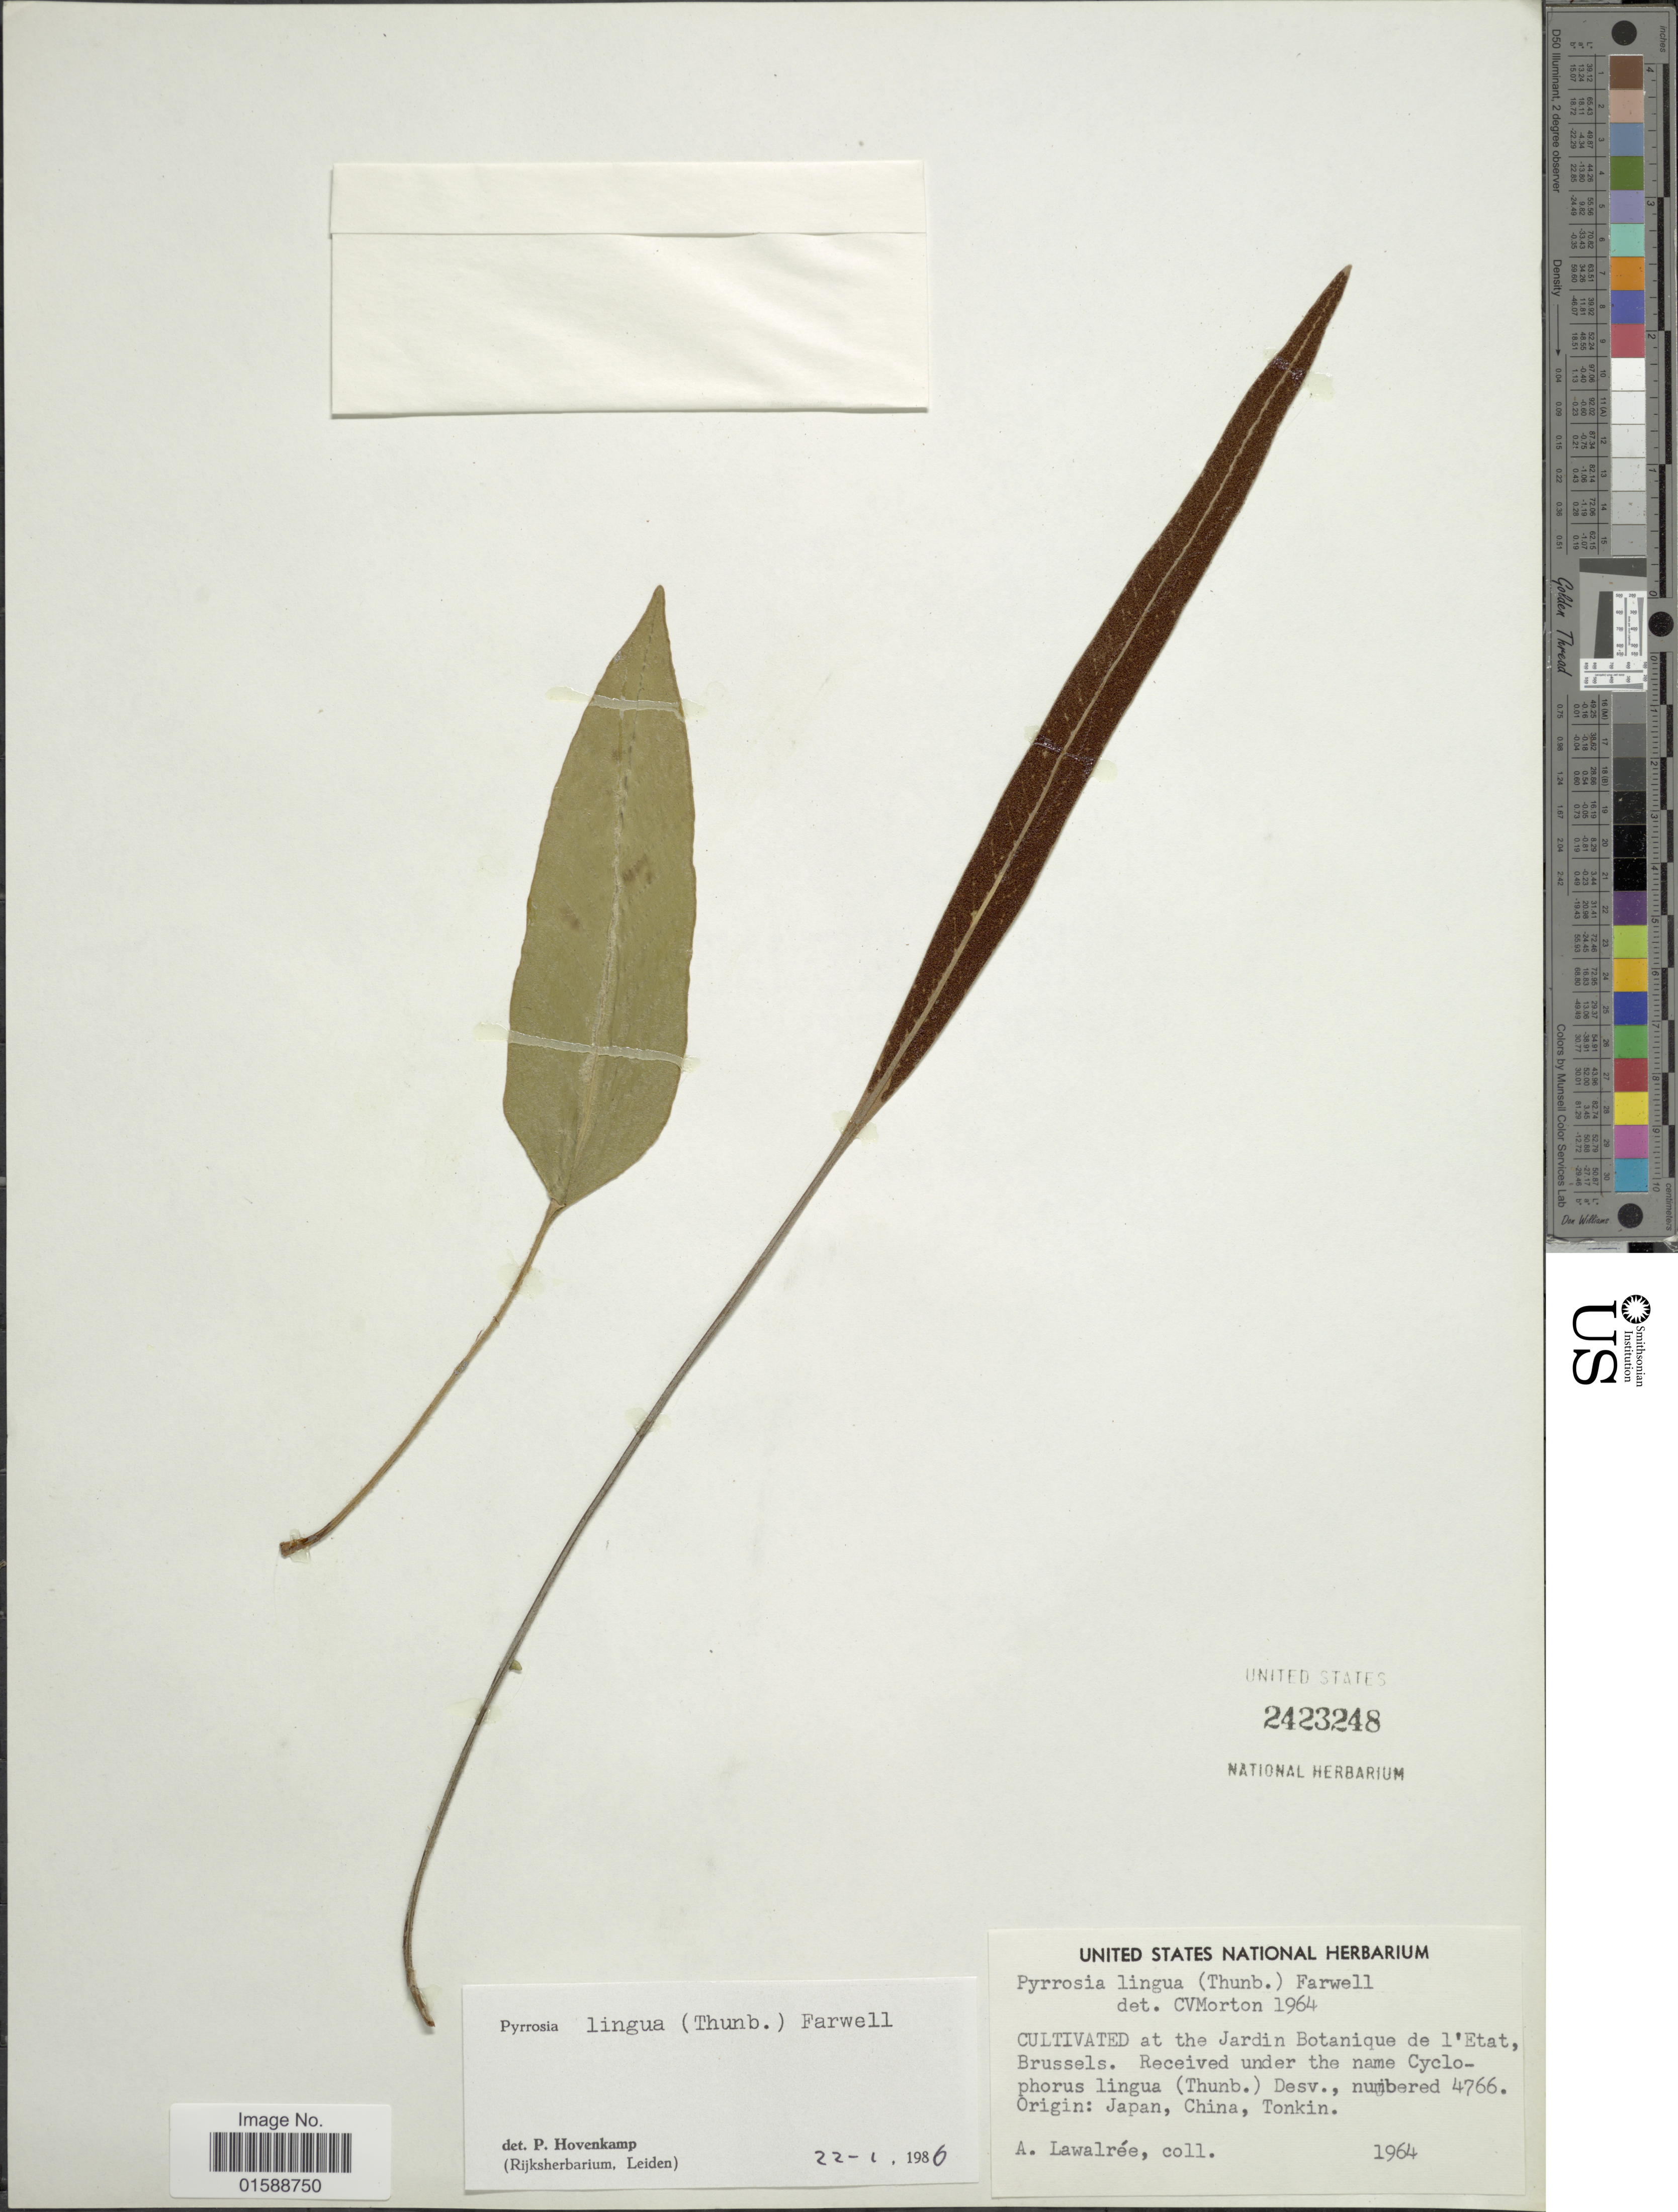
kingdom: Plantae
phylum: Tracheophyta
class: Polypodiopsida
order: Polypodiales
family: Polypodiaceae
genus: Pyrrosia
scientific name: Pyrrosia lingua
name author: (Thurb.) Farw.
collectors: A. G. Lawalrée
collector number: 4766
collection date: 1964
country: Belgium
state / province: Brussels, Capital District of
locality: Jardin Botanique de l'Etat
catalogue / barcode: US 2423248